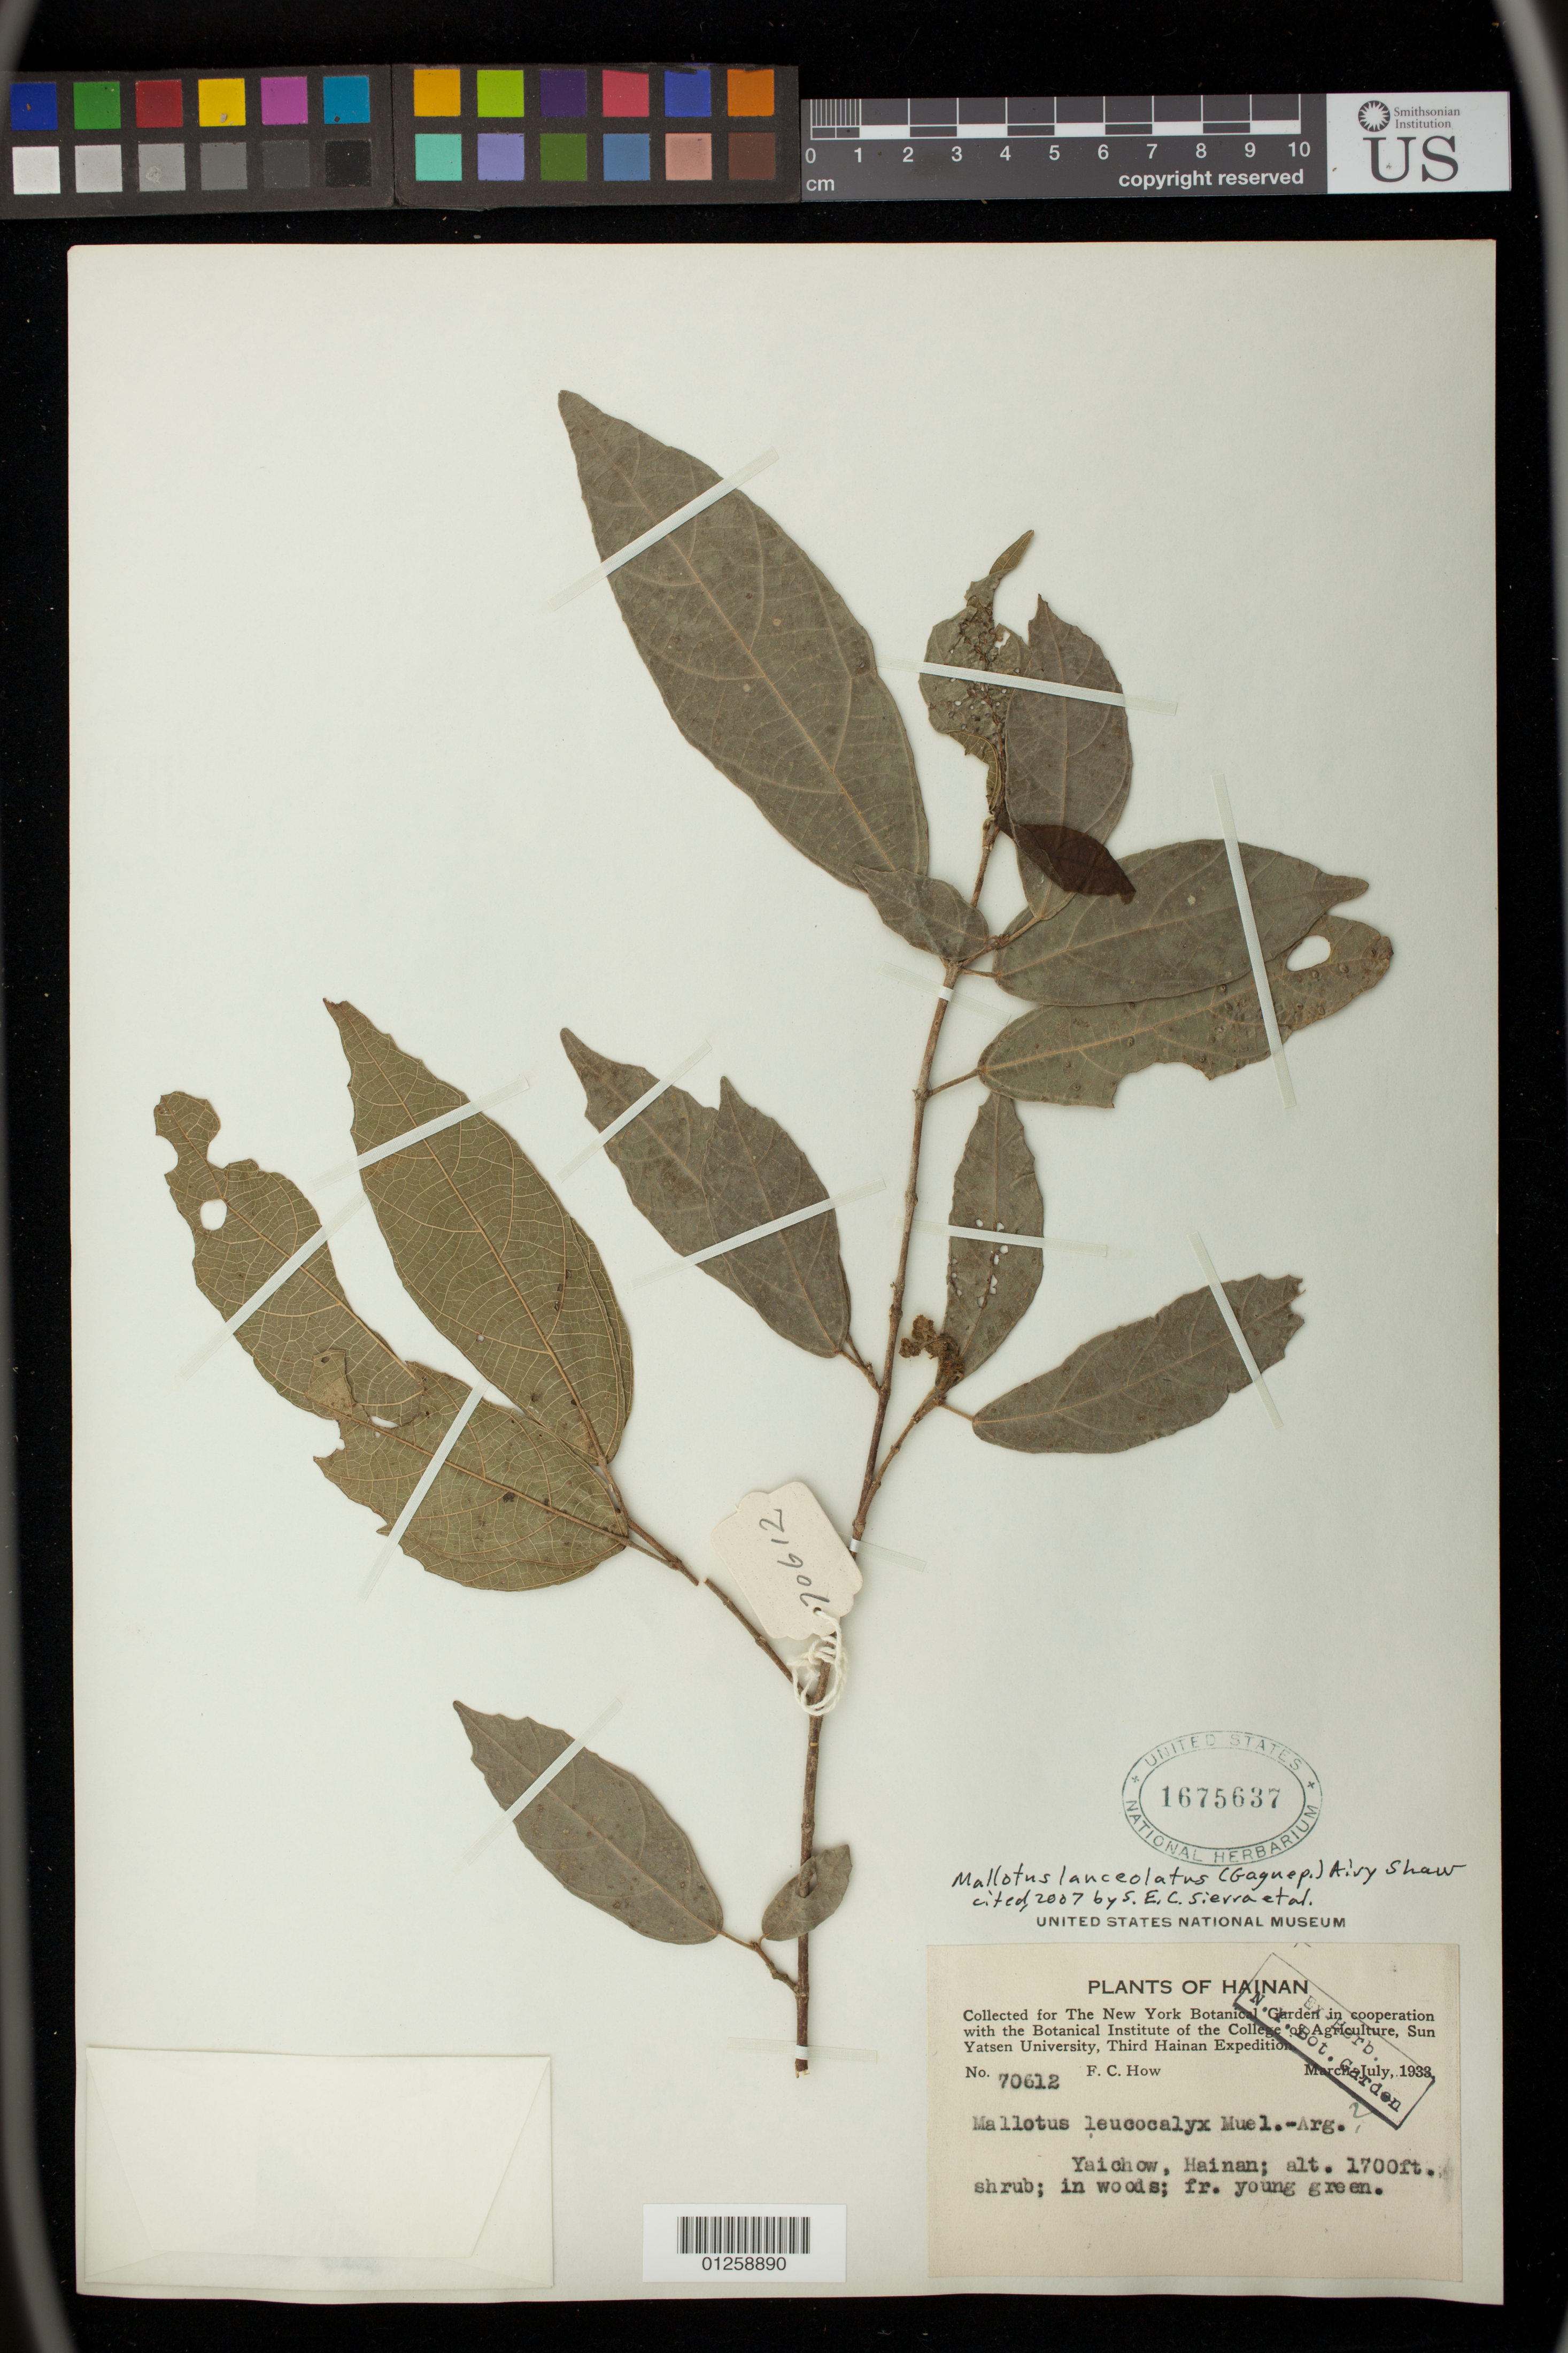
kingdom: Plantae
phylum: Tracheophyta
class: Magnoliopsida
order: Malpighiales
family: Euphorbiaceae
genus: Mallotus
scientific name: Mallotus lanceolatus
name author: (Gagnep.) Airy Shaw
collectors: F. C. How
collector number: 70612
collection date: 1933-03-01/1933-07-31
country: China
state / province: Hainan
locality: Yaichow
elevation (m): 518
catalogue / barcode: US 1675637